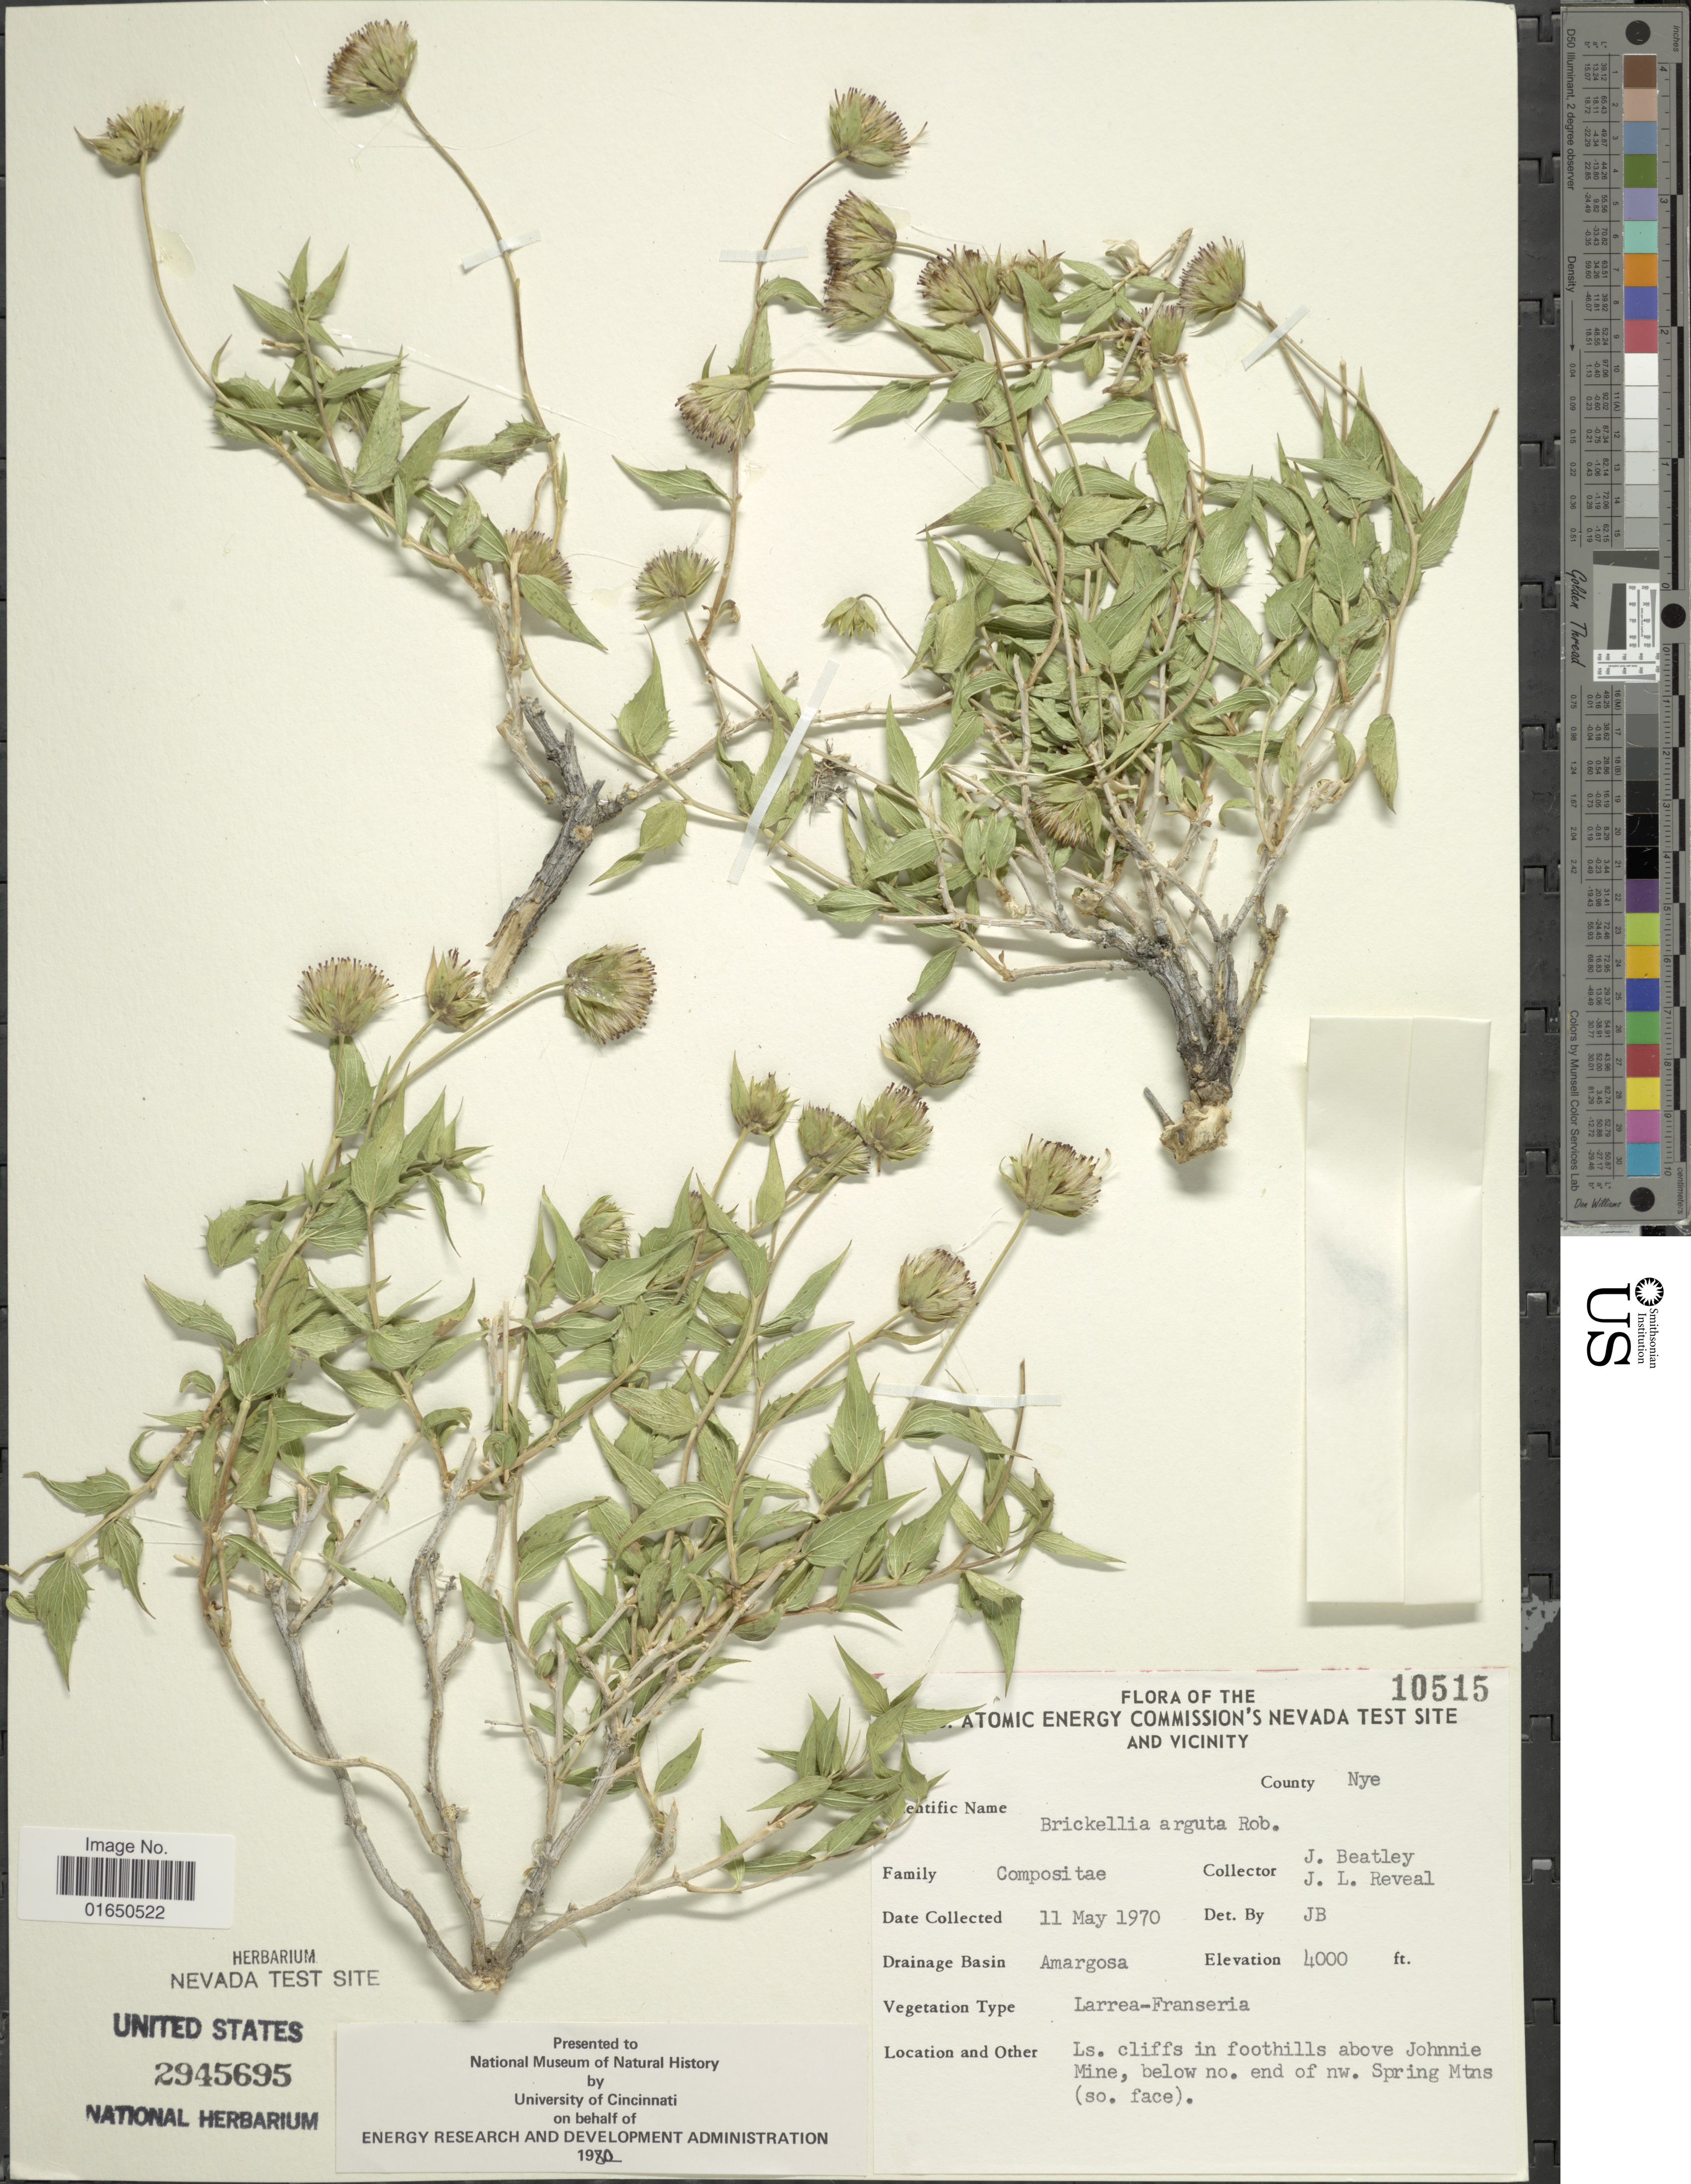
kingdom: Plantae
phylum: Tracheophyta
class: Magnoliopsida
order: Asterales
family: Asteraceae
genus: Brickellia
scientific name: Brickellia arguta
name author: B.L. Rob.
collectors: J. C. Beatley & J. L. Reveal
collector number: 10515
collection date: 1970-05-11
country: United States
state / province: Nevada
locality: U. S. Atomic Energy Commission's Nevada's test site and vicinity. Drainage Basin Amargosa. 1s. cliffs in foothills above Johnnie Mine, below no. end of nw. Spring Mtns (so. face). County Nye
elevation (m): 1219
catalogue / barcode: US 2945695